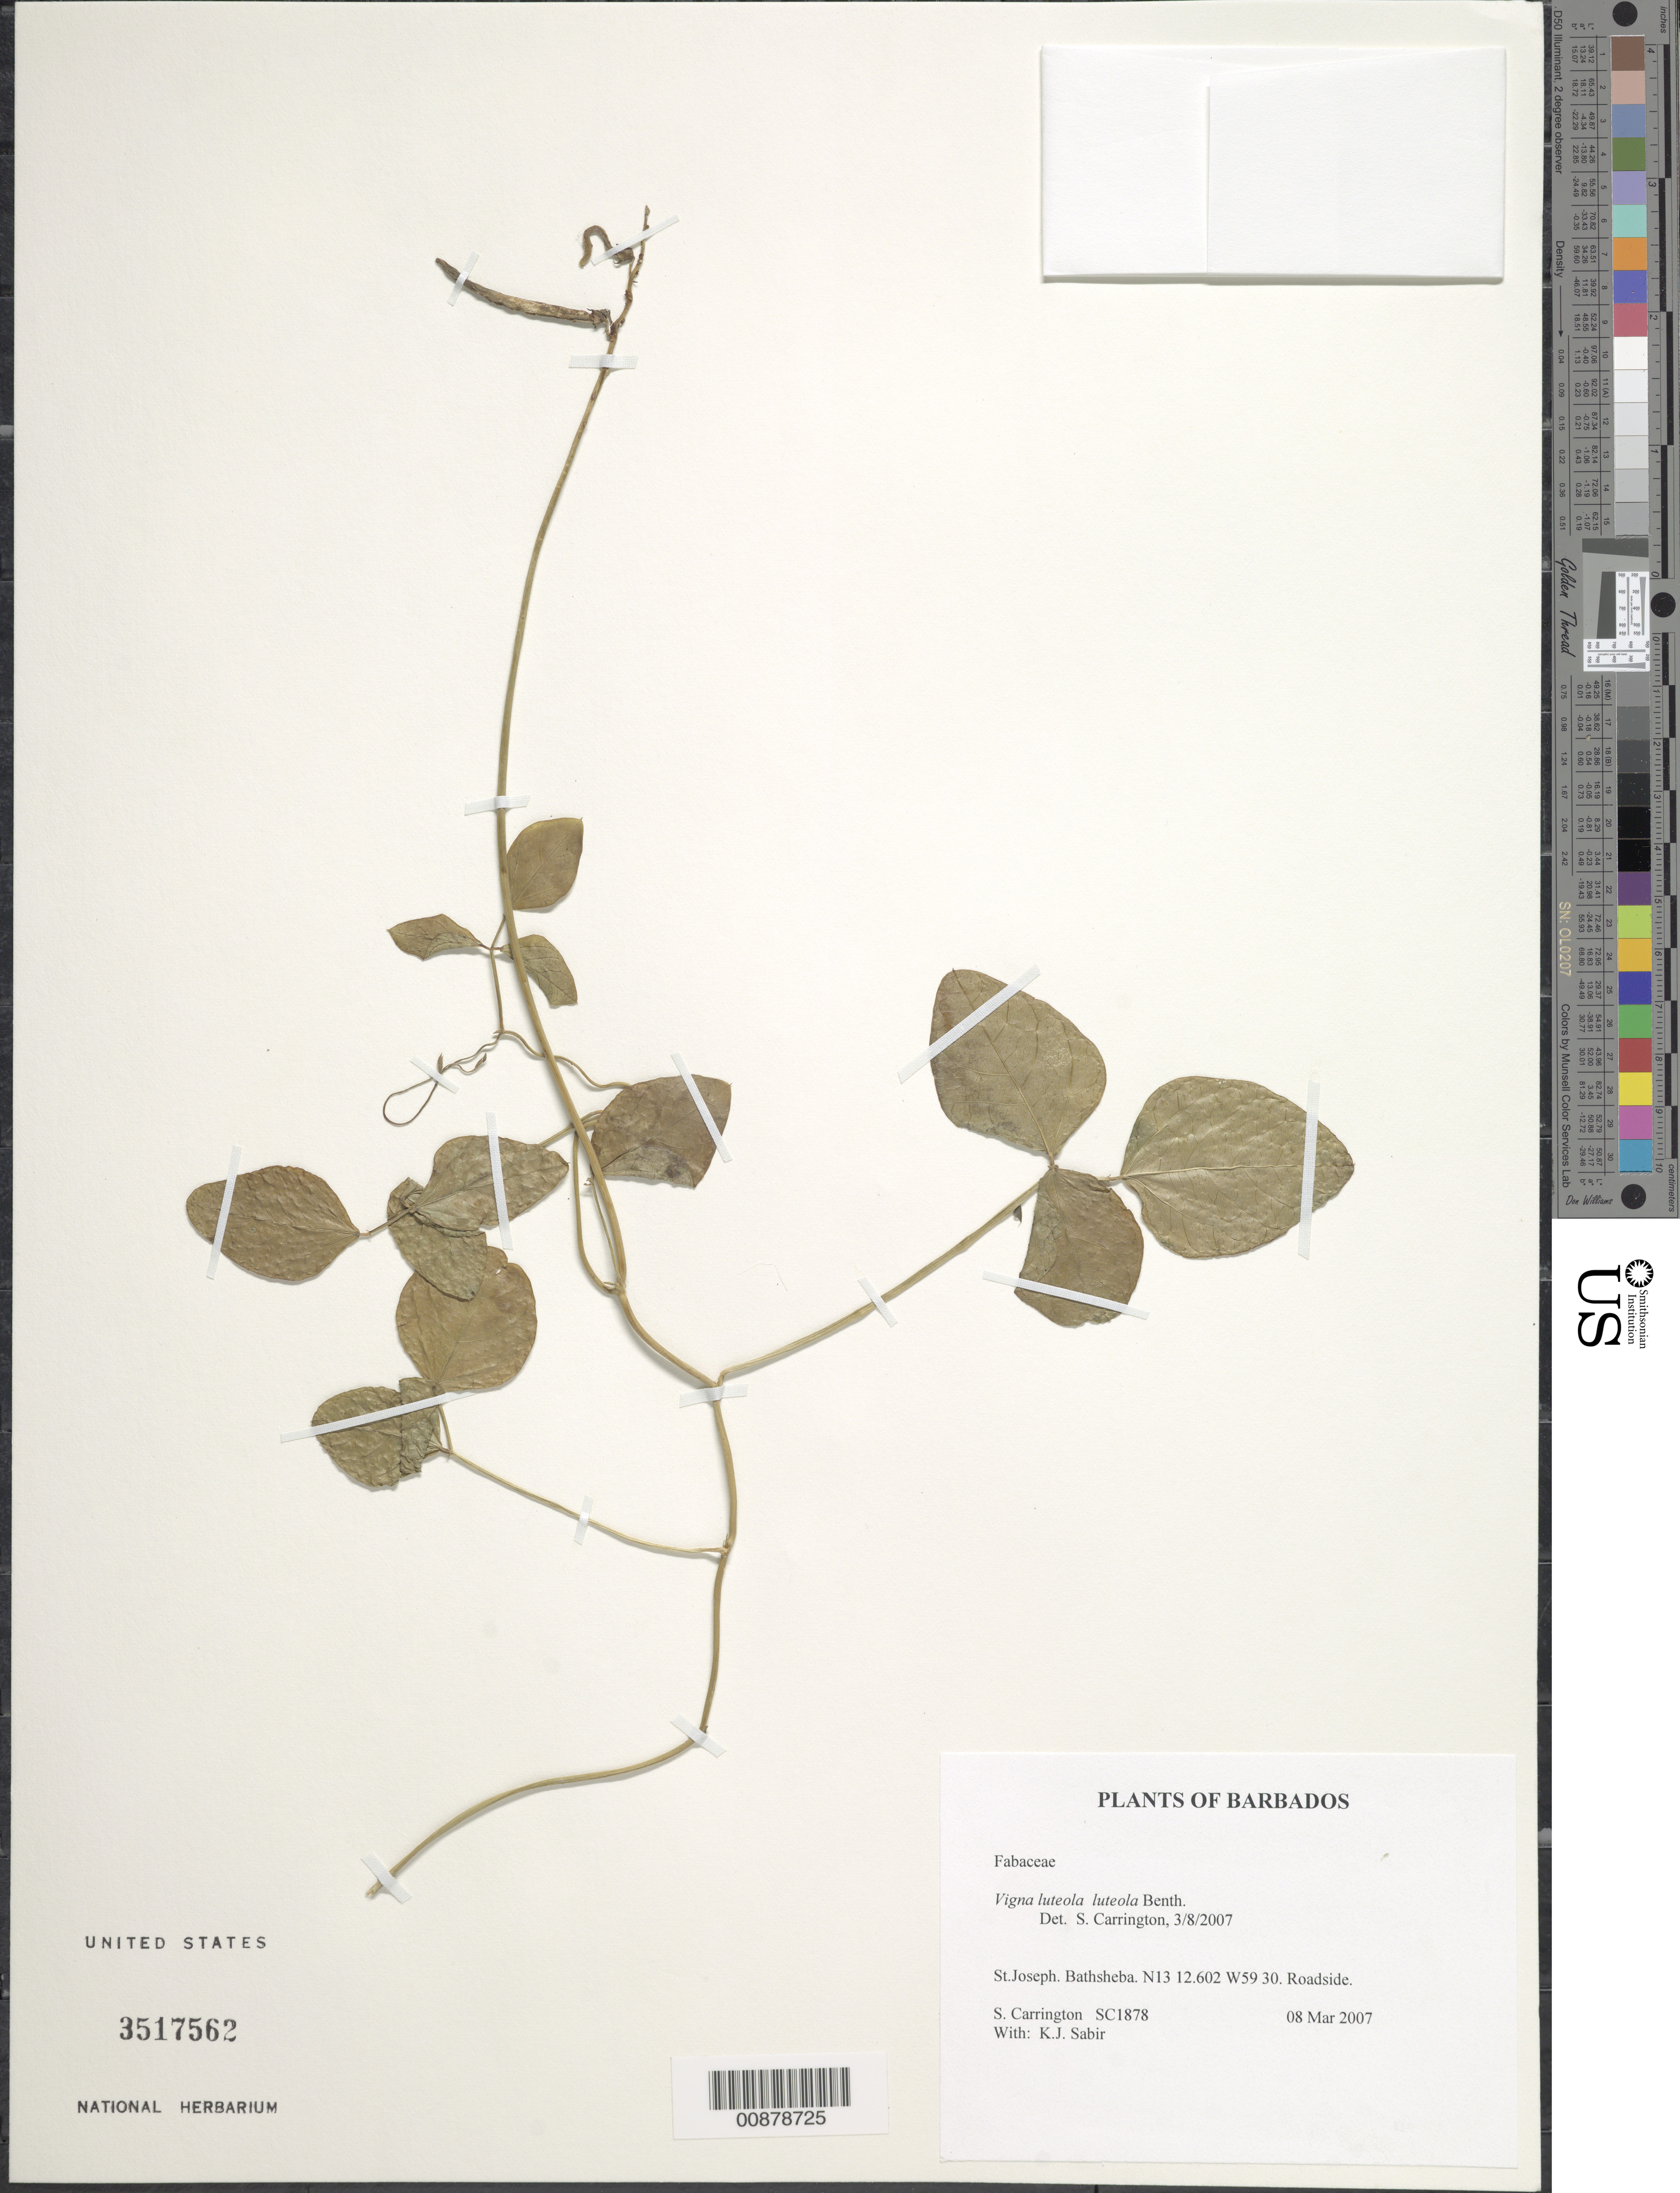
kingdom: Plantae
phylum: Tracheophyta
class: Magnoliopsida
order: Fabales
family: Fabaceae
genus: Vigna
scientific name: Vigna luteola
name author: (Jacq.) Benth.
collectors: C. M. S. Carrington & K. Sabir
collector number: SC 1878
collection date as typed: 08 Mar 2007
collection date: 2007-03-08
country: Barbados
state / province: Saint Joseph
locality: Bathsheba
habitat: Roadside.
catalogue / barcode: US 3517562